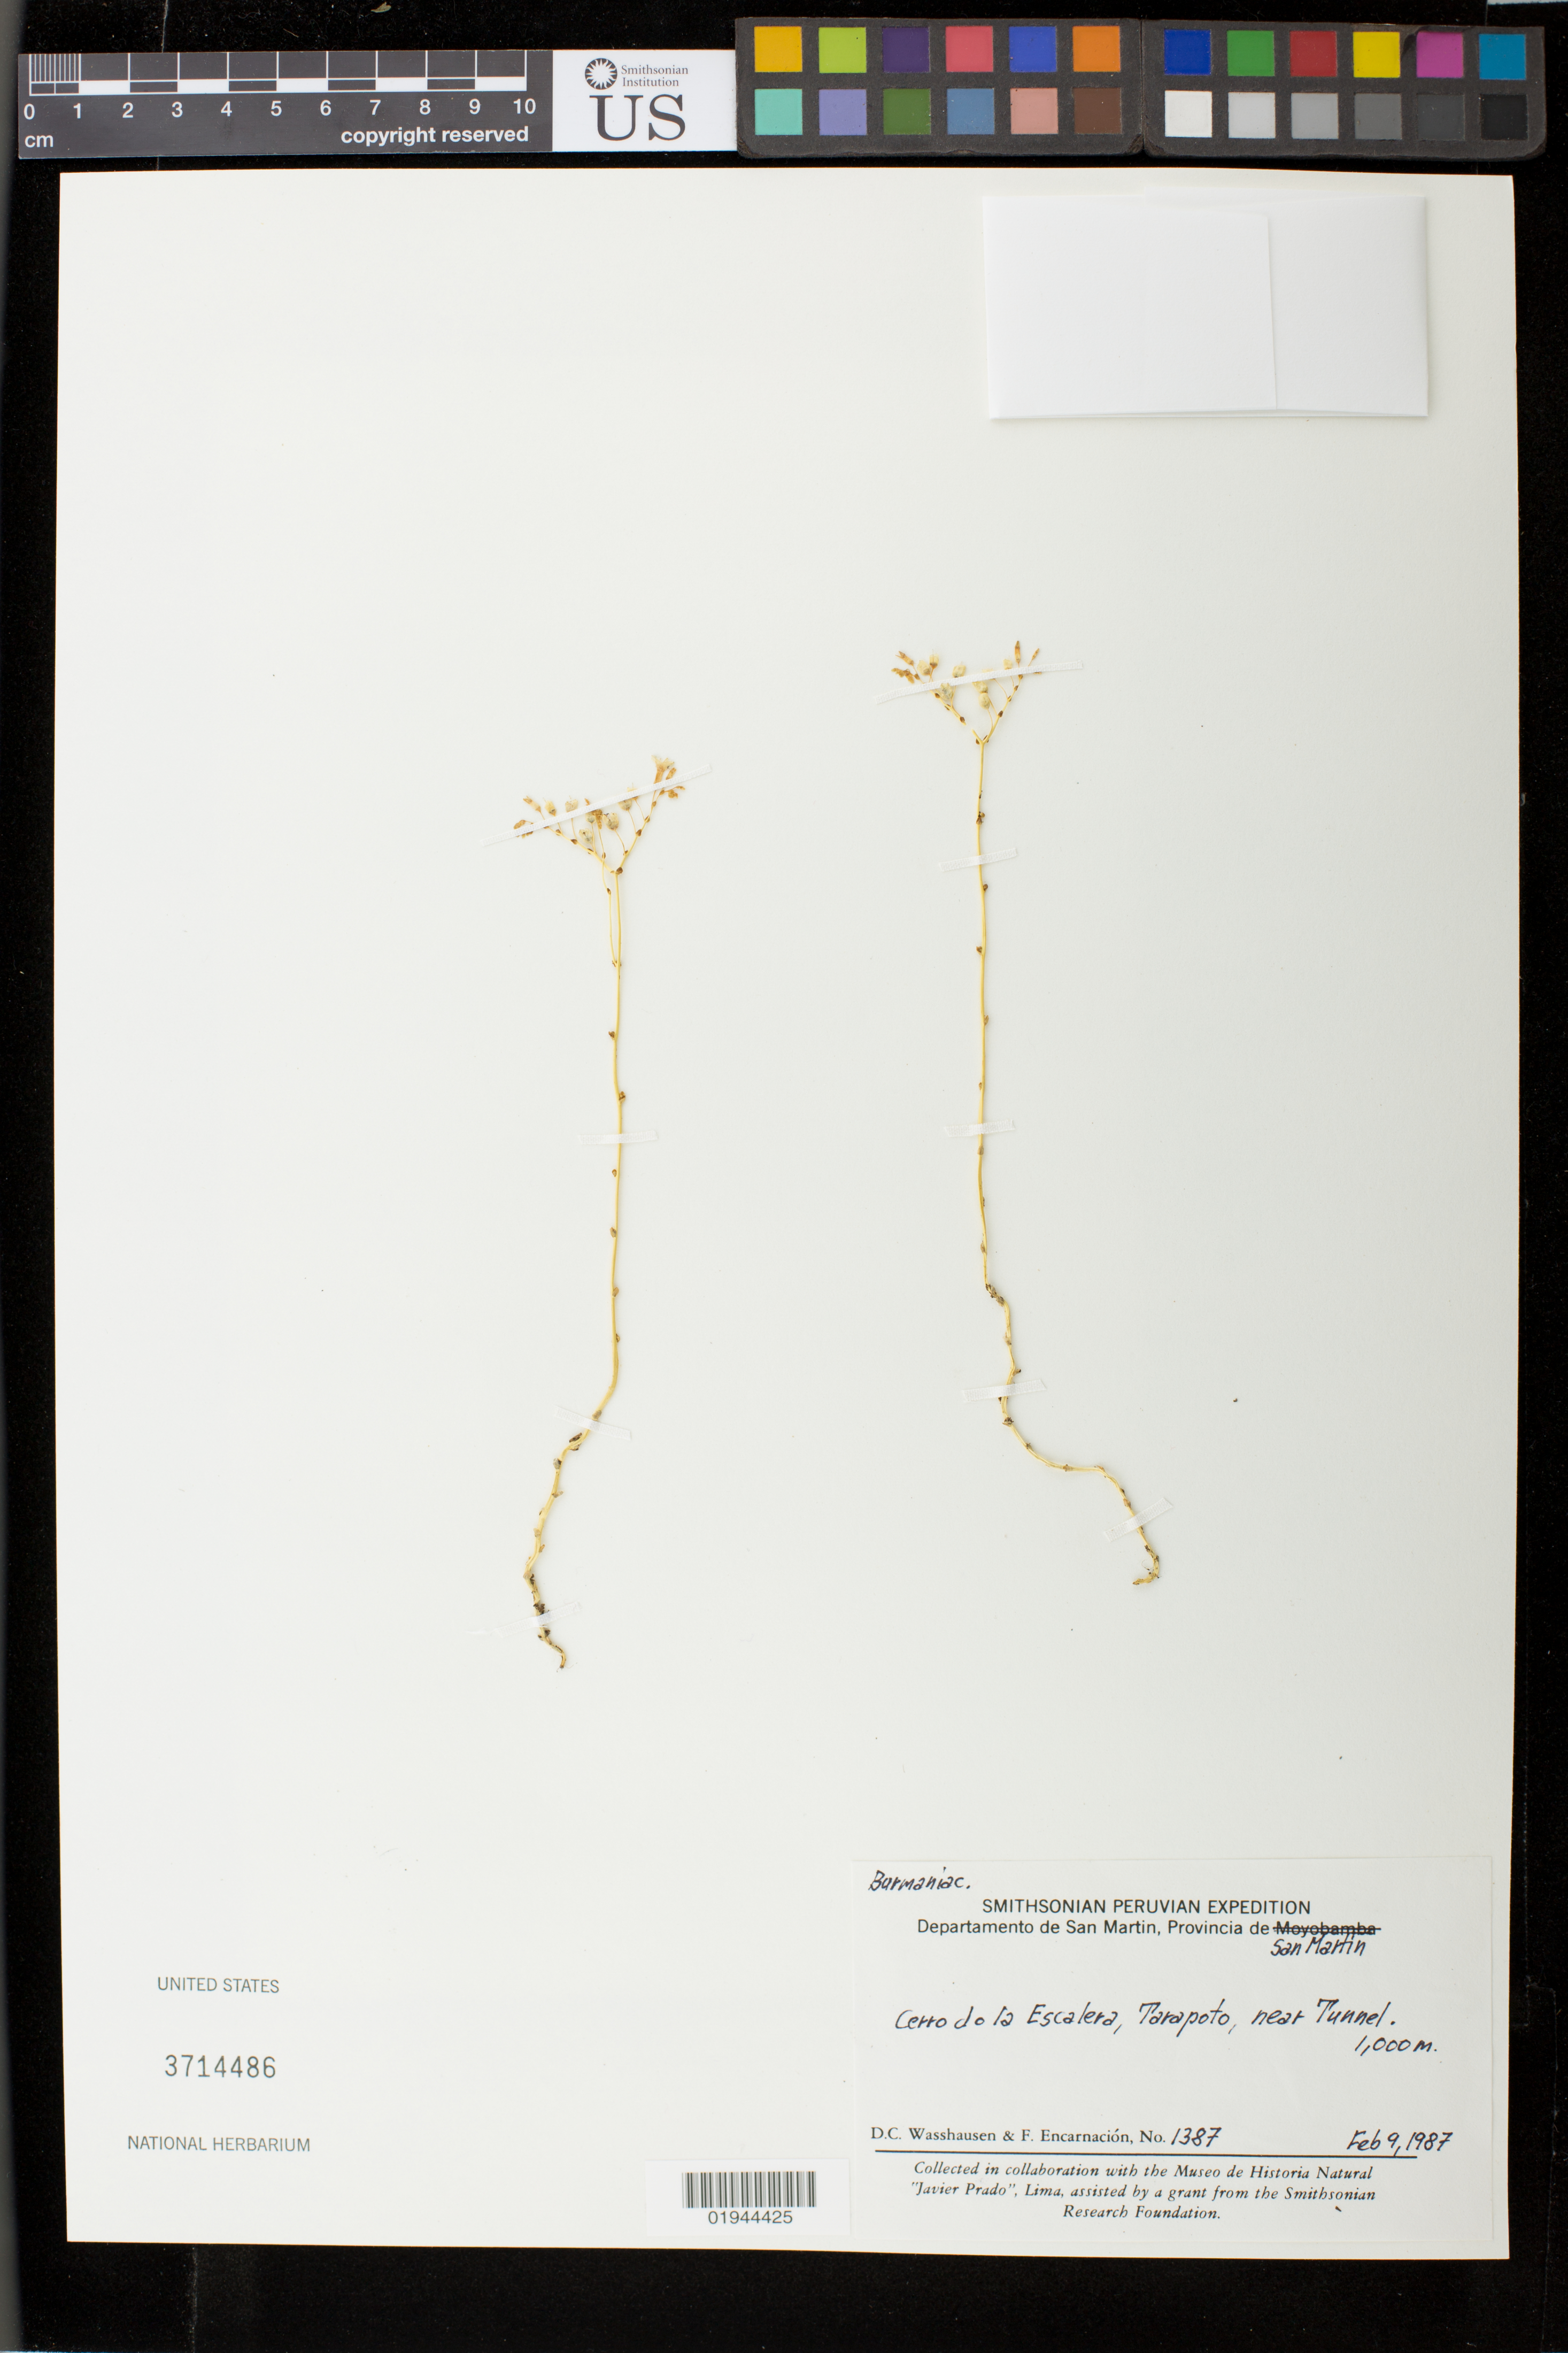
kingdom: Plantae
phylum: Tracheophyta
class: Liliopsida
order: Dioscoreales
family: Burmanniaceae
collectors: D. C. Wasshausen & F. Encarnación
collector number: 1387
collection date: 1987-02-09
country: Peru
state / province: San Martín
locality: Cerro de la Escalera, Tarapoto, near Tunnel.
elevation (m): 1000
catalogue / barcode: US 3714486